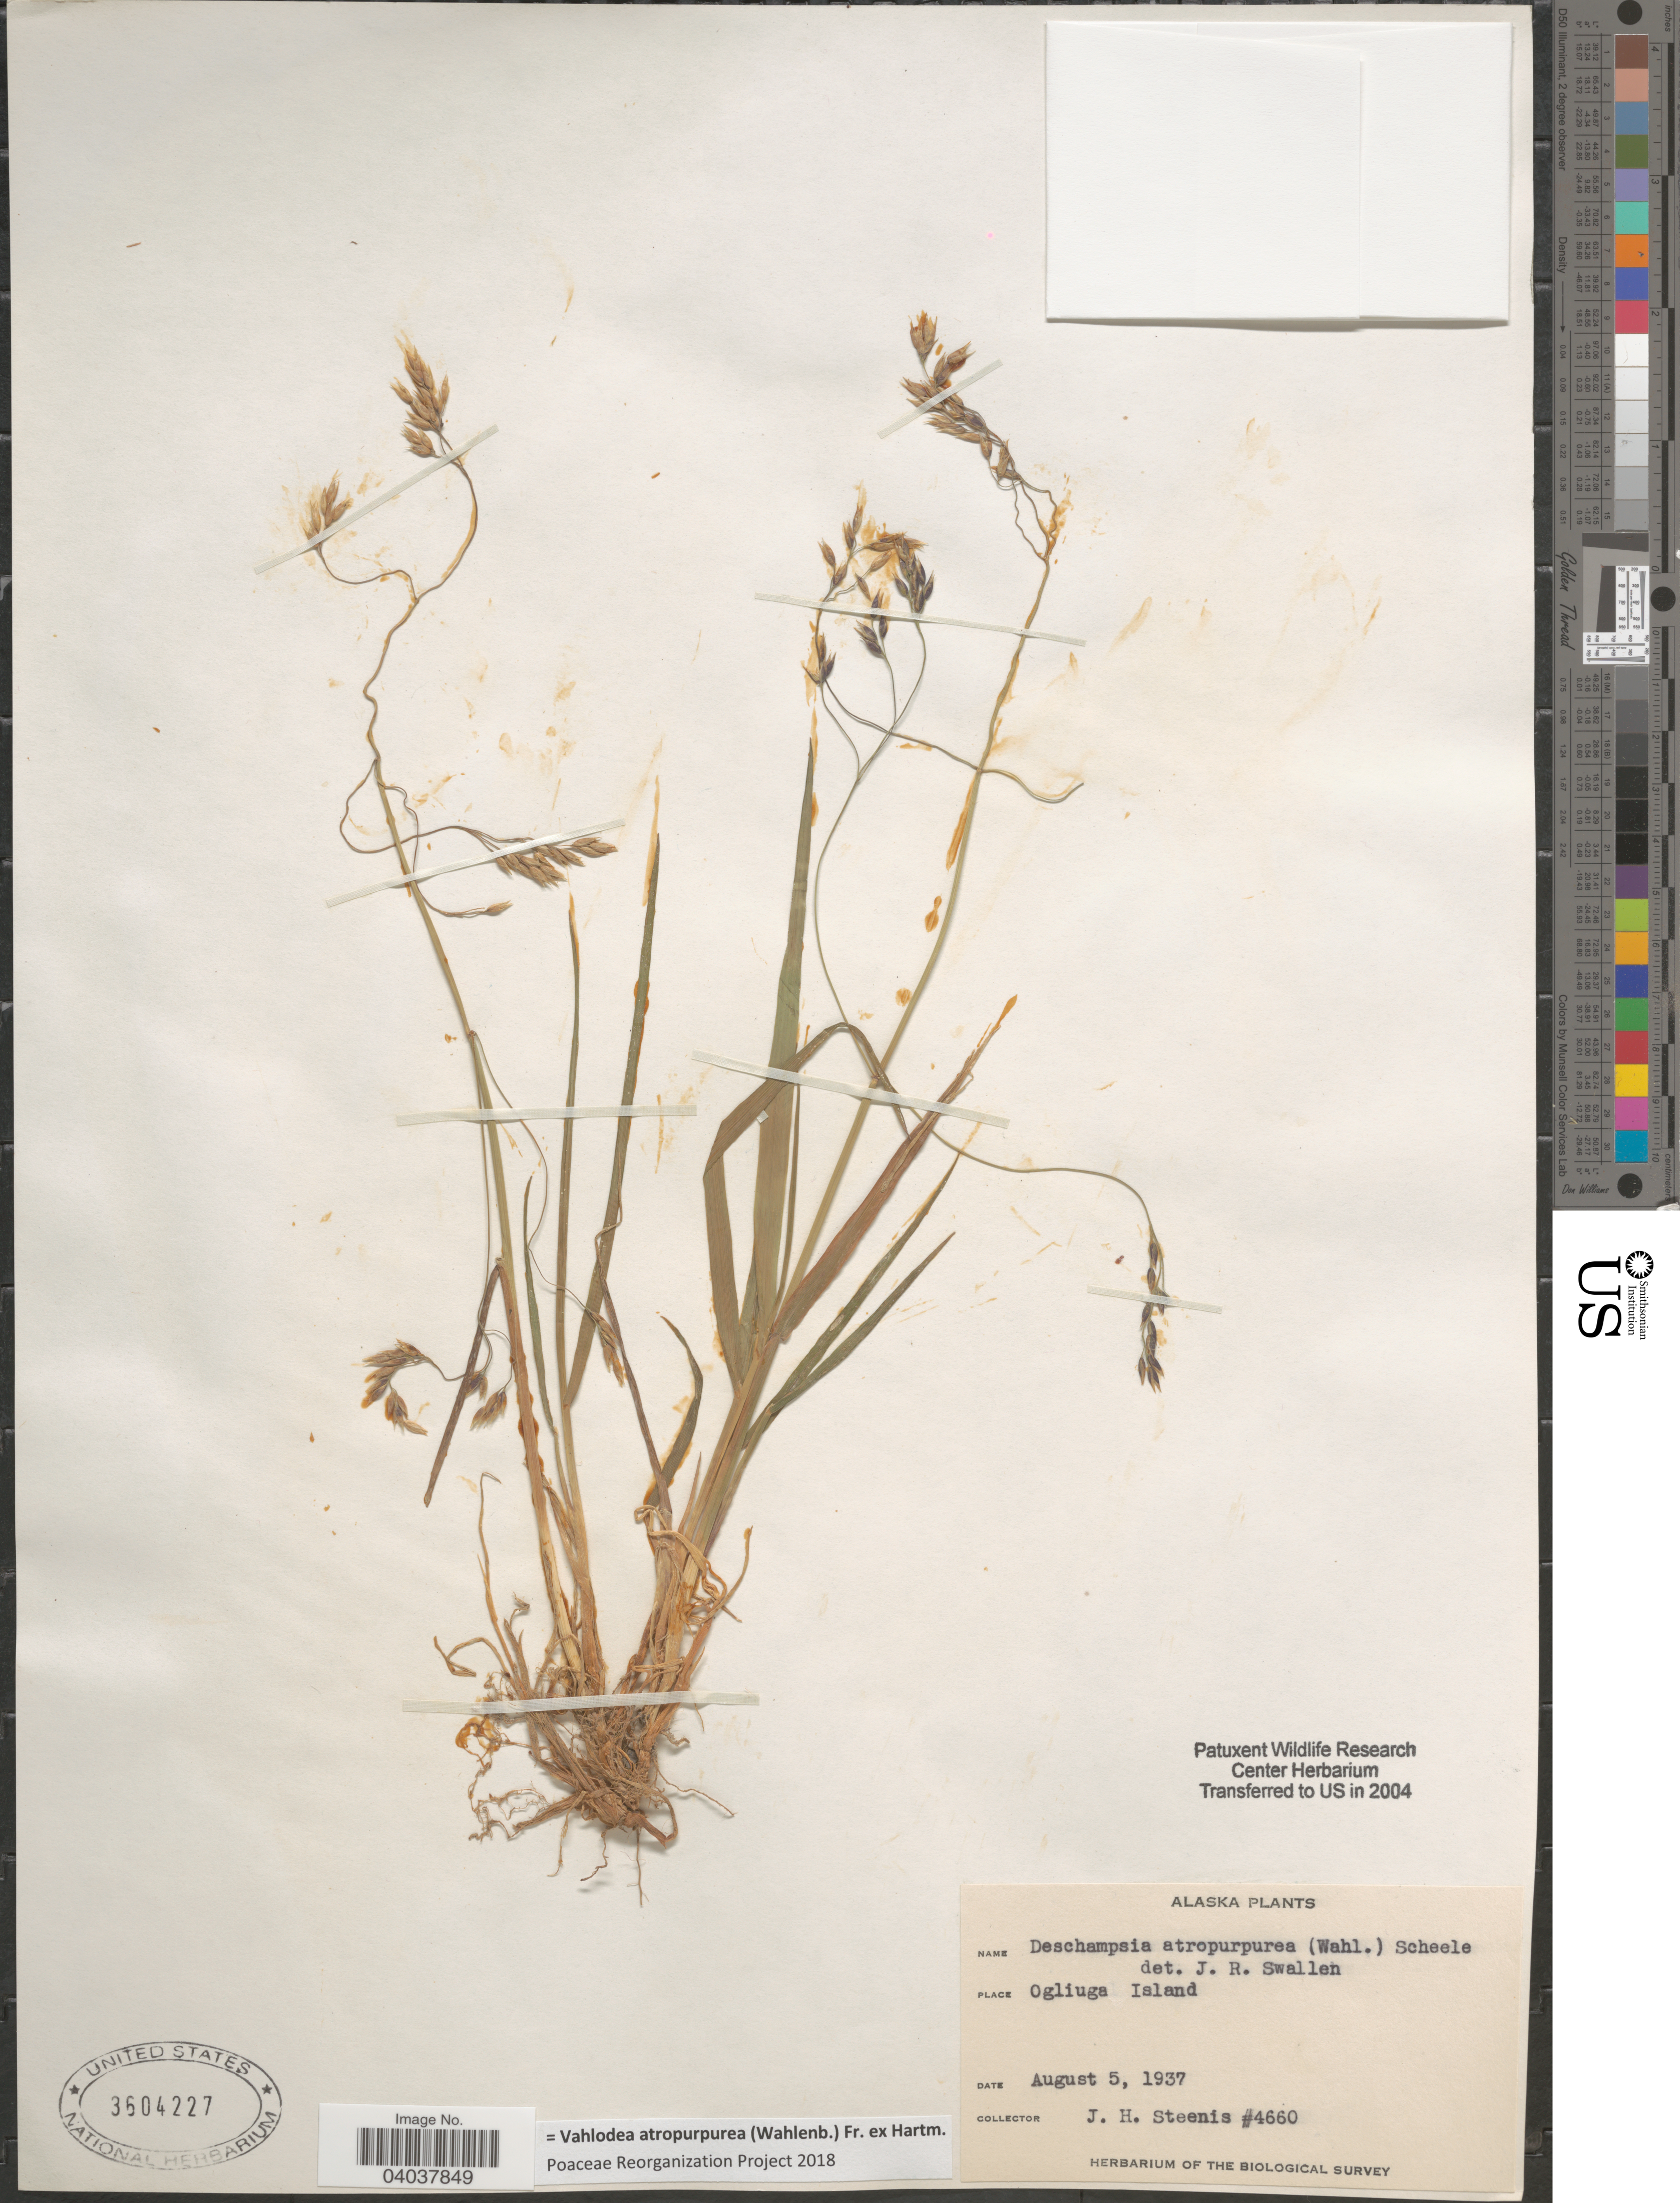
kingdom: Plantae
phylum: Tracheophyta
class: Liliopsida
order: Poales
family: Poaceae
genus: Vahlodea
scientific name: Vahlodea atropurpurea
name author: (Wahlenb.) Fr. ex Hartm.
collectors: J. H. Steenis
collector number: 4660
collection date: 1937-08-05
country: United States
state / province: Alaska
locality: Ogliuga Island.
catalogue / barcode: US 3604227